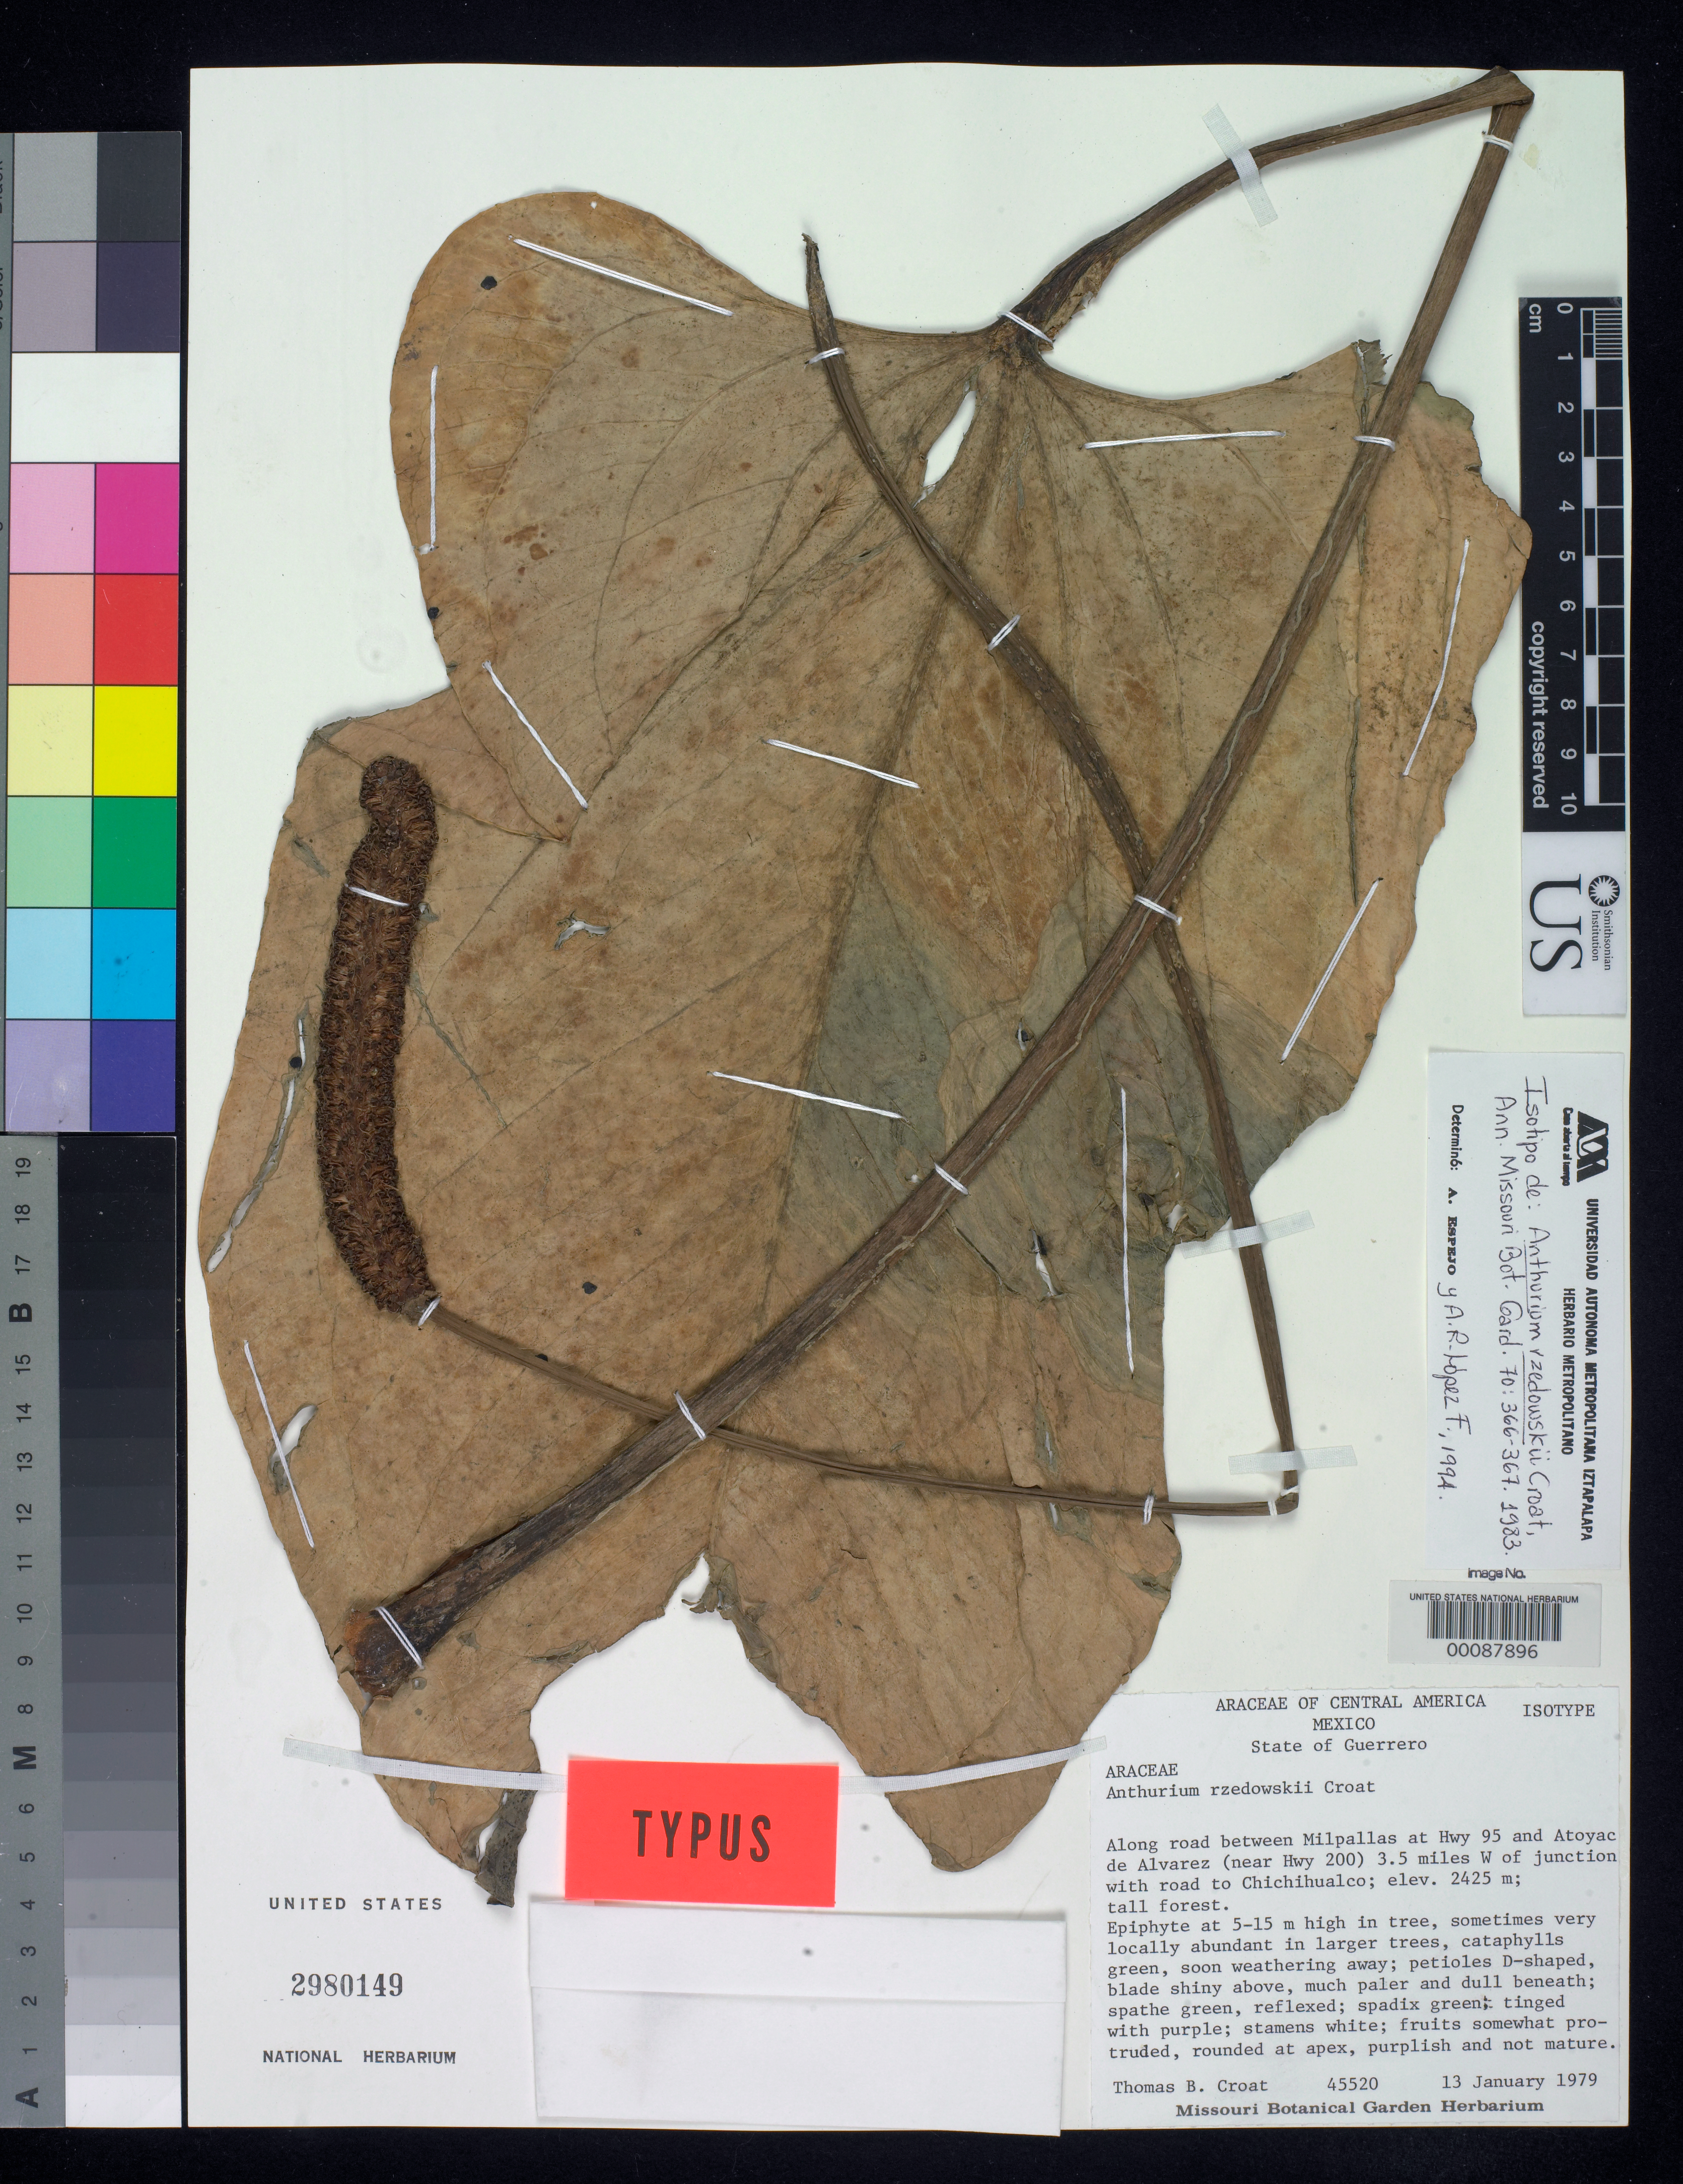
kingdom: Plantae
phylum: Tracheophyta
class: Liliopsida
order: Alismatales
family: Araceae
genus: Anthurium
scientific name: Anthurium rzedowskii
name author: Croat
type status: Isotype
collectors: T. B. Croat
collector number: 45520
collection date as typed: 13 Jan 1979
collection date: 1979-01-13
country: Mexico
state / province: Guerrero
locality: Between Milpallas and Atoyac de Alvarez, 3.5mi W of jct. with road to Chichihualco.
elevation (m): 2425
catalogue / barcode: US 2980149